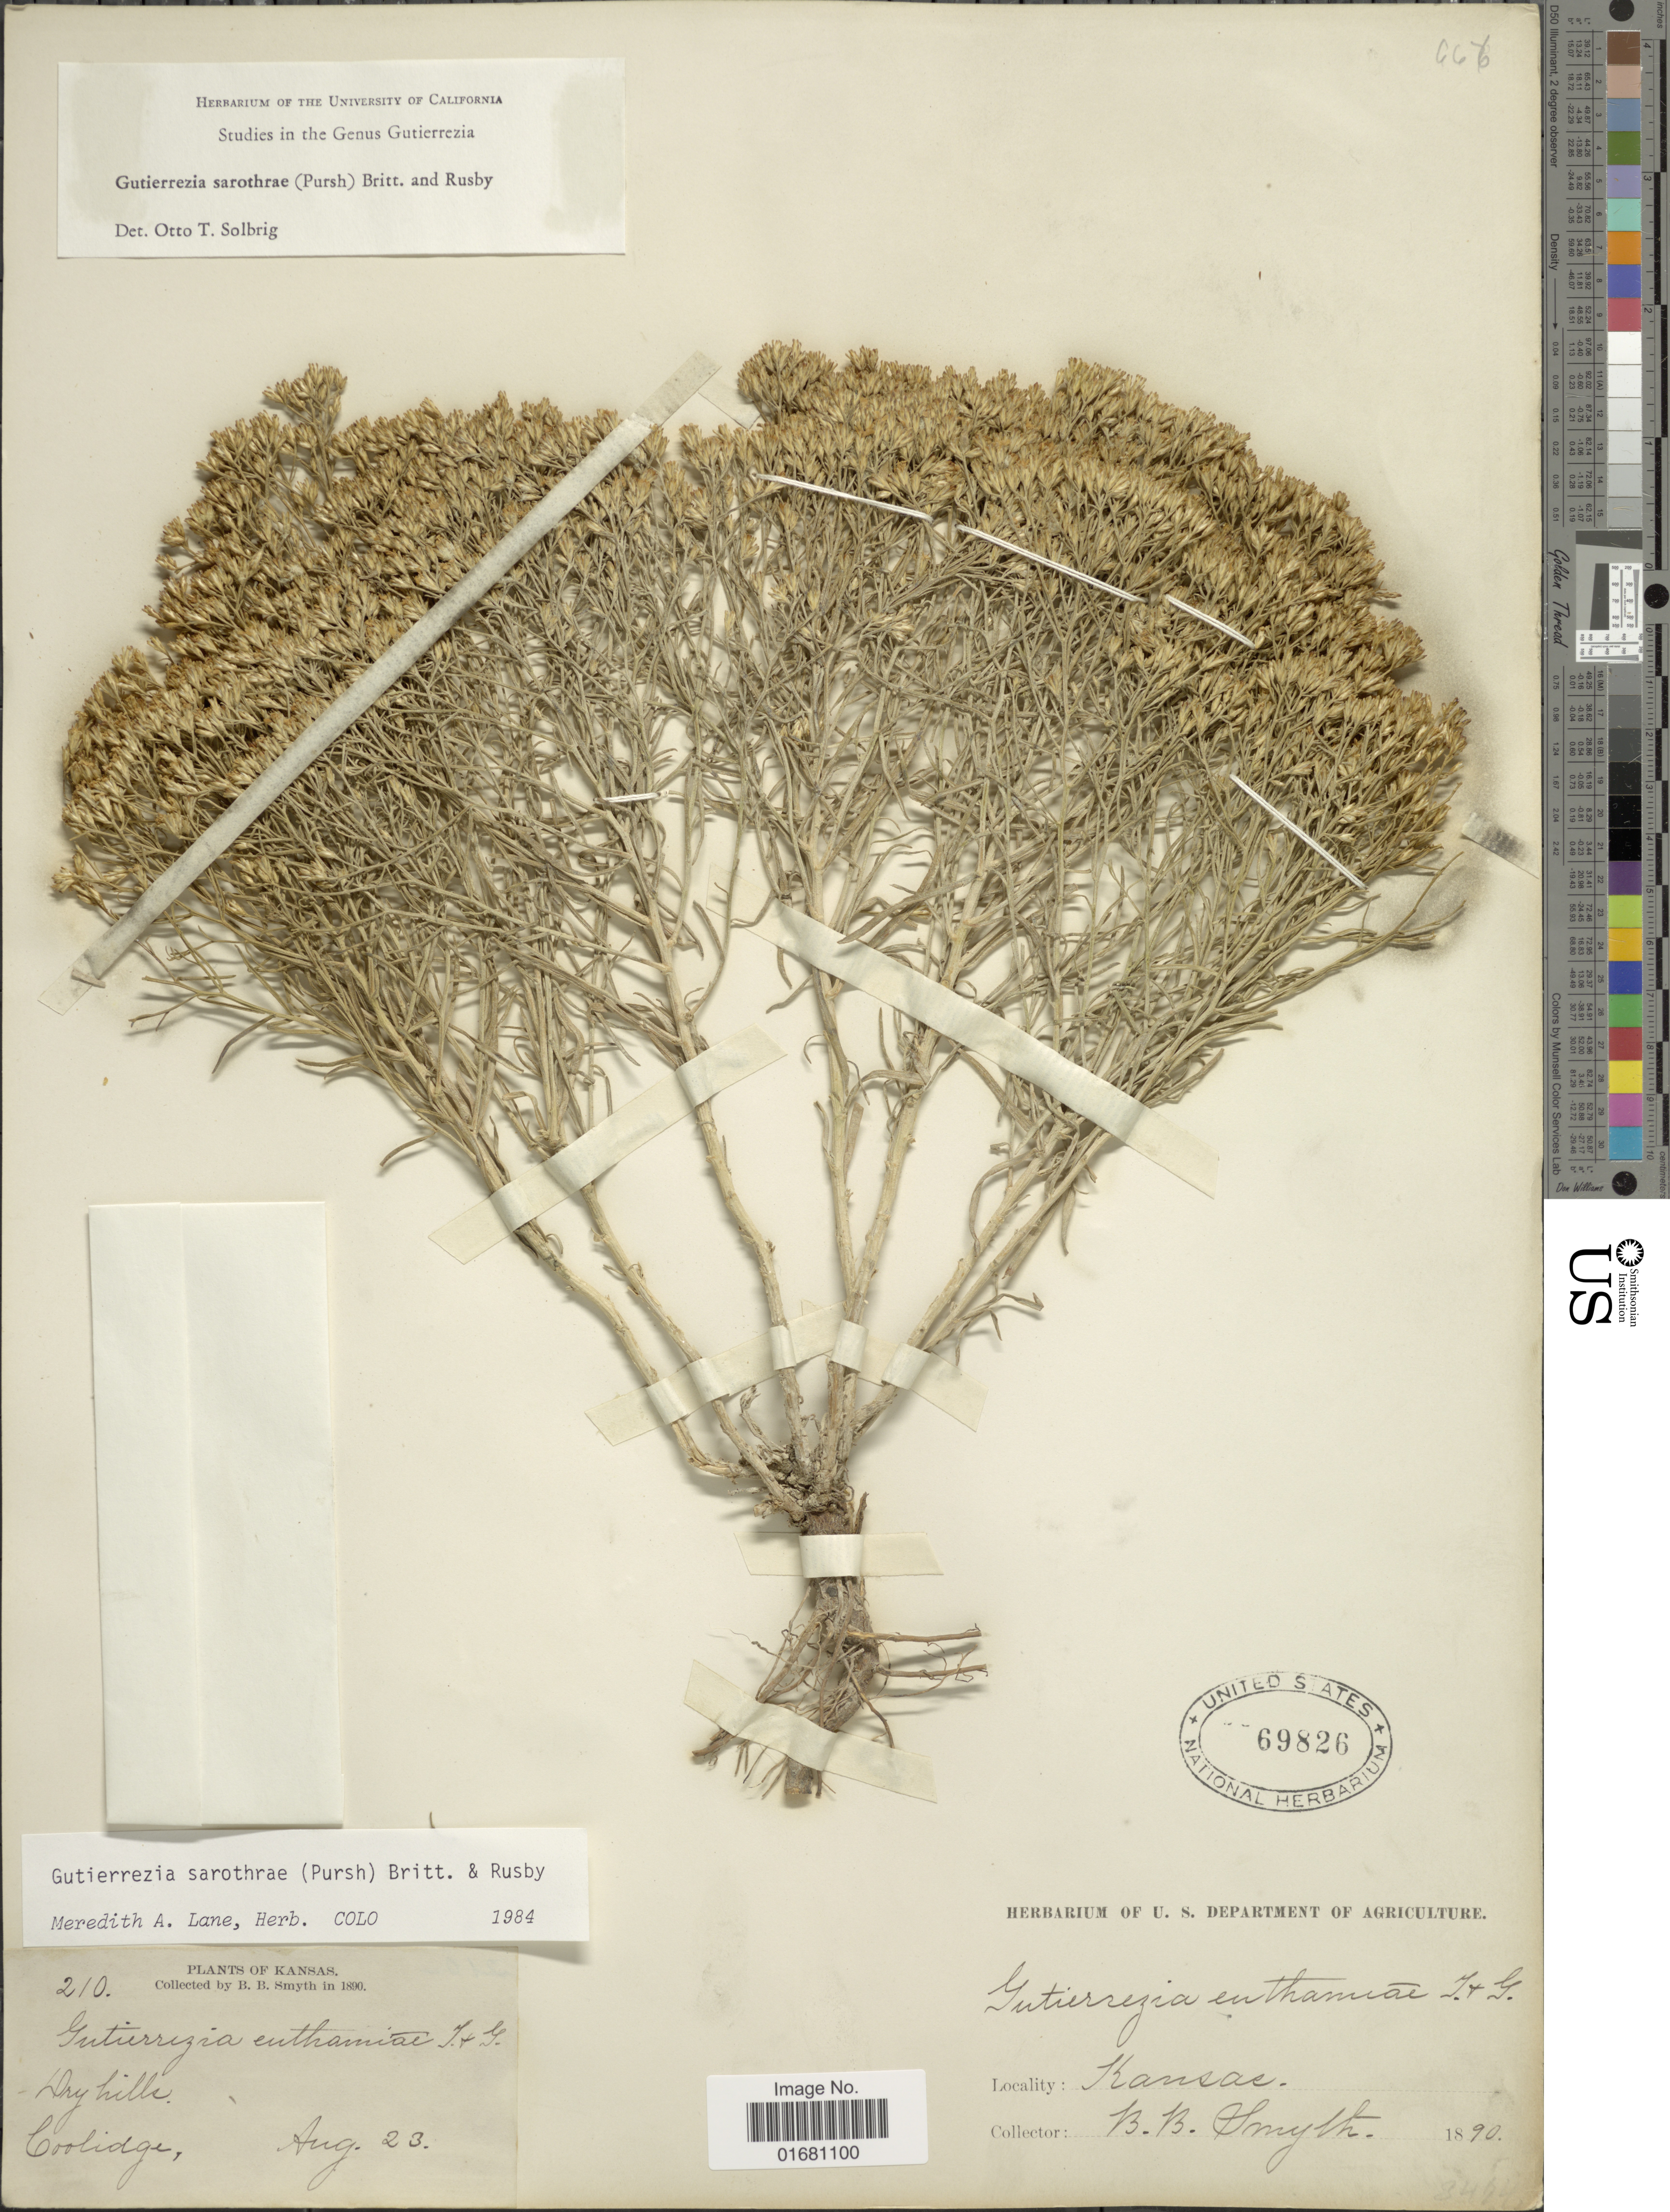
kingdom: Plantae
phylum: Tracheophyta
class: Magnoliopsida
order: Asterales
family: Asteraceae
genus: Gutierrezia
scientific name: Gutierrezia sarothrae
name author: (Pursh) Britton & Rusby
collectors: B. Smyth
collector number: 210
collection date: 1890-08-23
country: United States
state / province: Kansas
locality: Coolidge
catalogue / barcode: US 69826